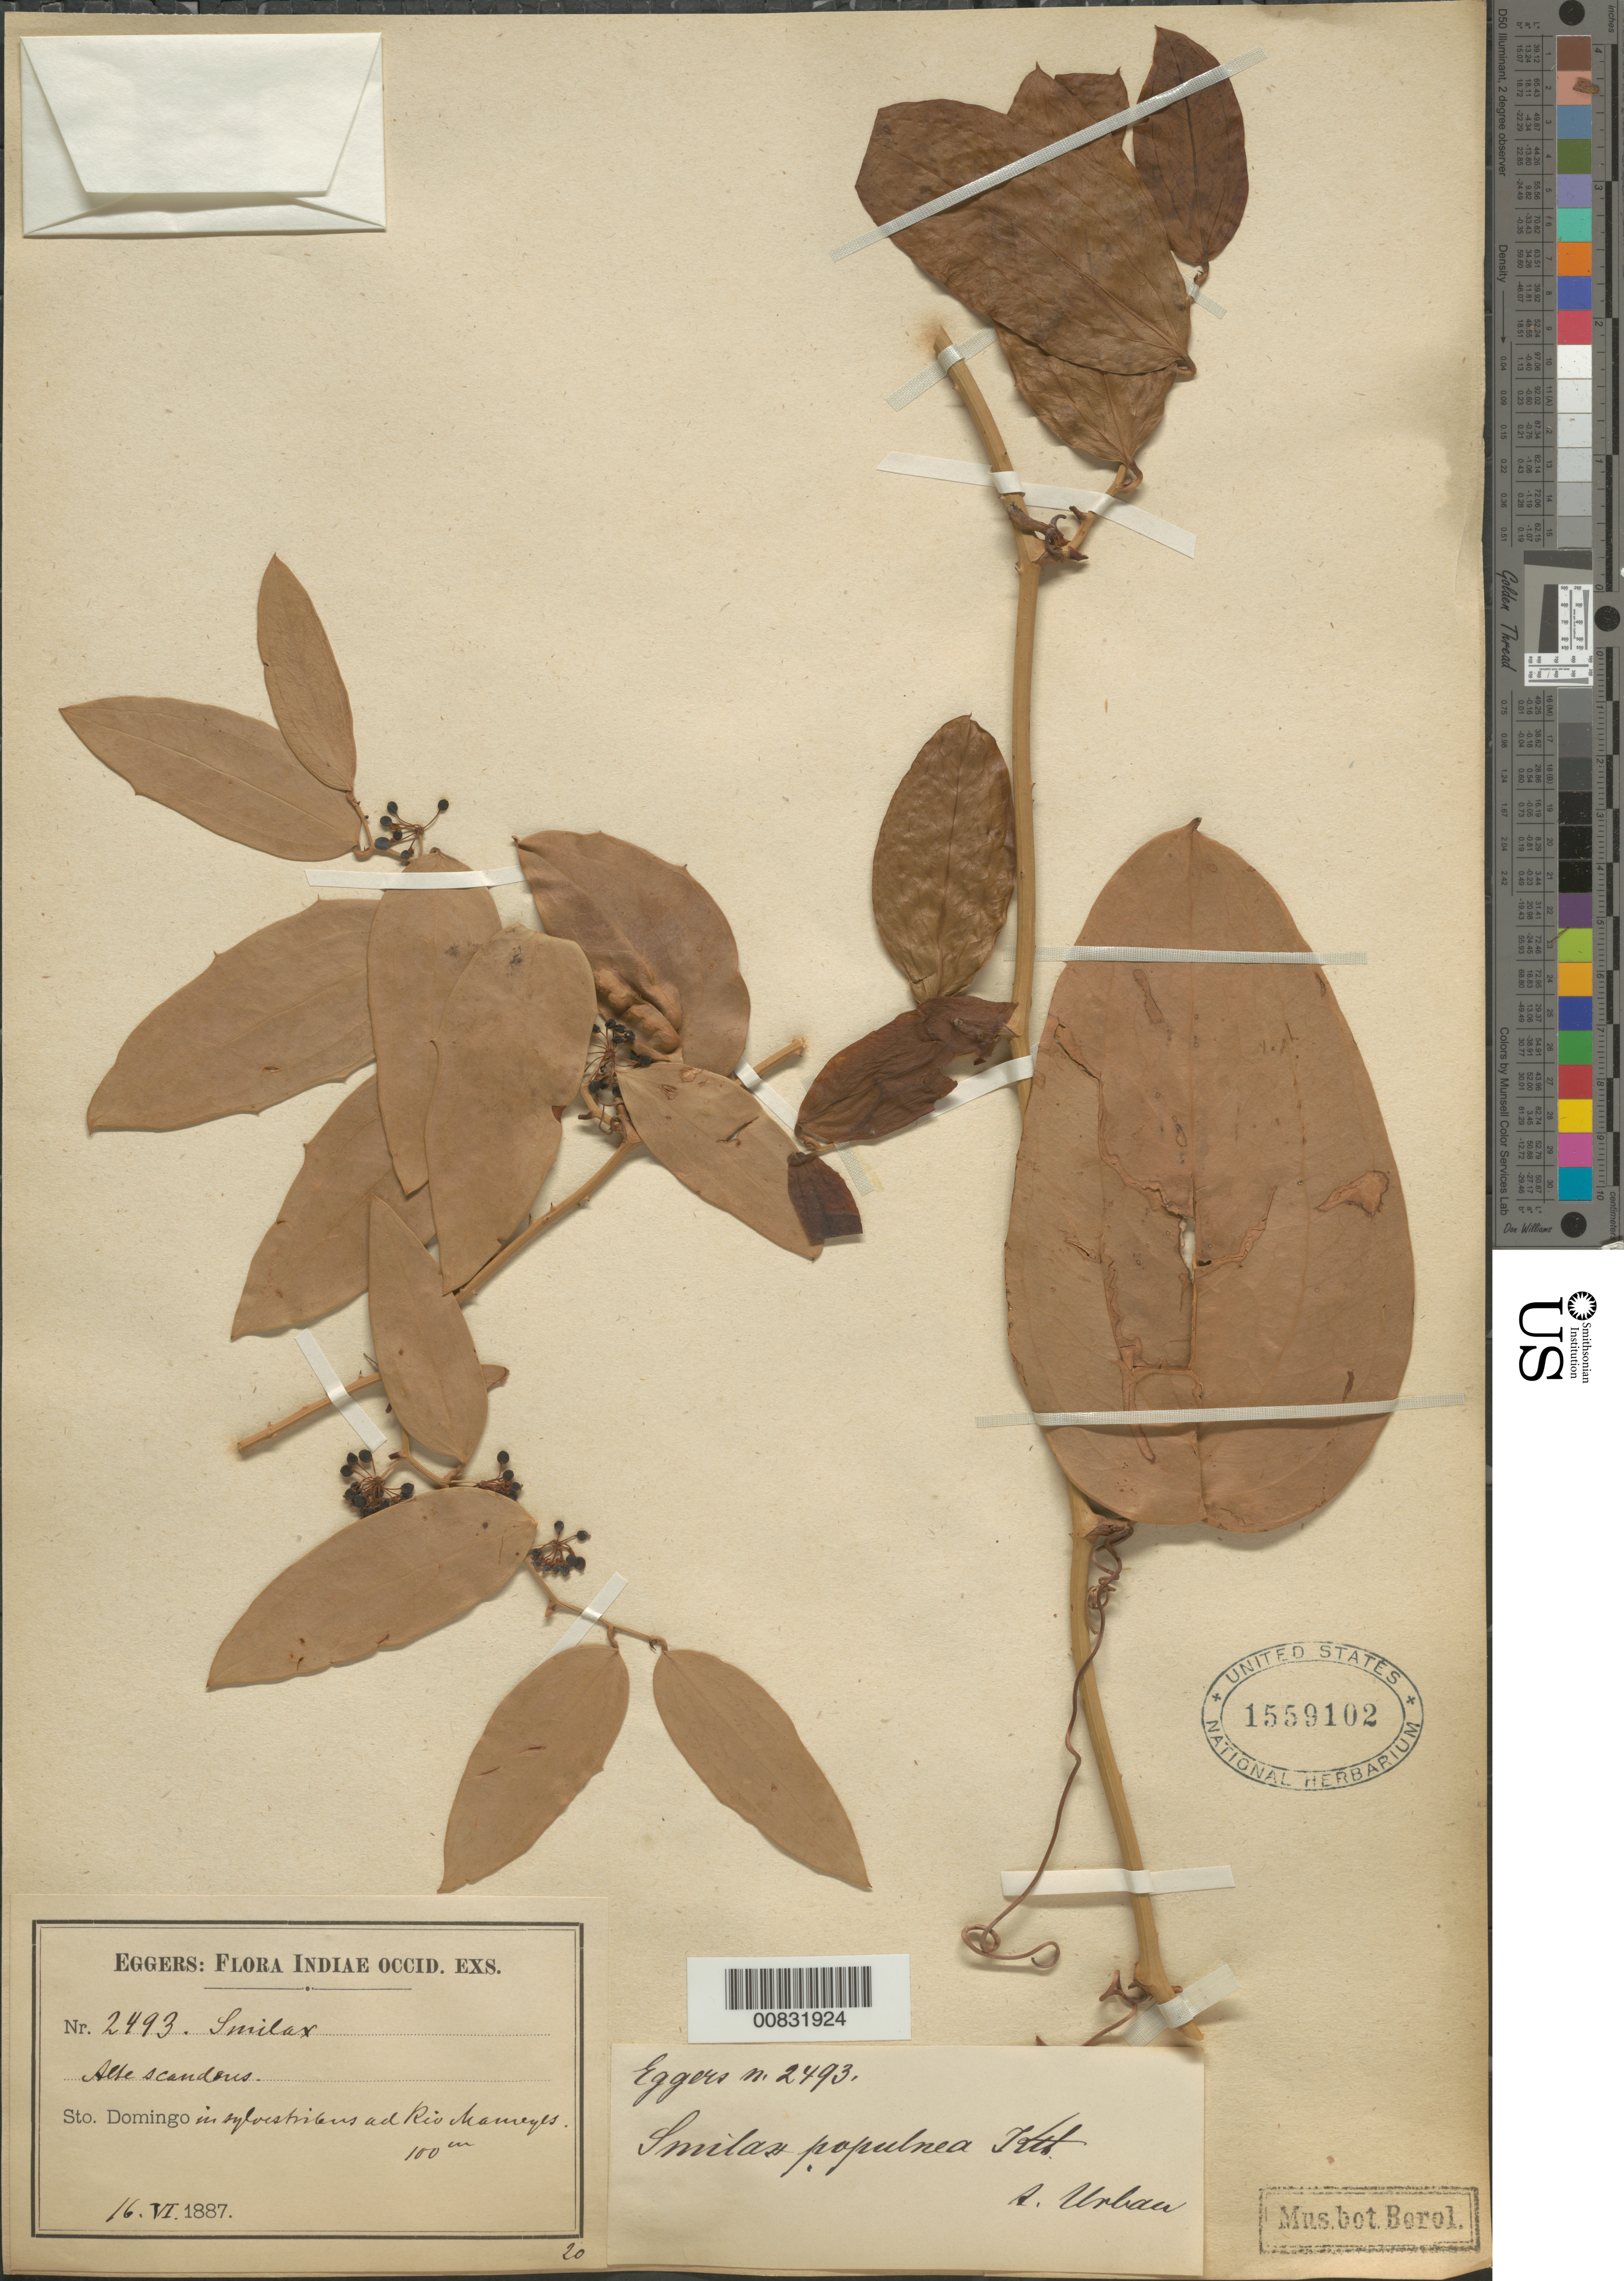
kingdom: Plantae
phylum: Tracheophyta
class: Liliopsida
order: Liliales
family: Smilacaceae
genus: Smilax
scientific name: Smilax populnea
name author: Kunth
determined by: Urban, Ignatz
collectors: H. F. A. von Eggers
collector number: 2493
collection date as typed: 16 Jun 1887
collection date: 1887-06-16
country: Dominican Republic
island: Hispaniola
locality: Sto. Domingo at Río Mameyes.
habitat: In sylvestribus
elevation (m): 100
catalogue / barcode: US 1559102